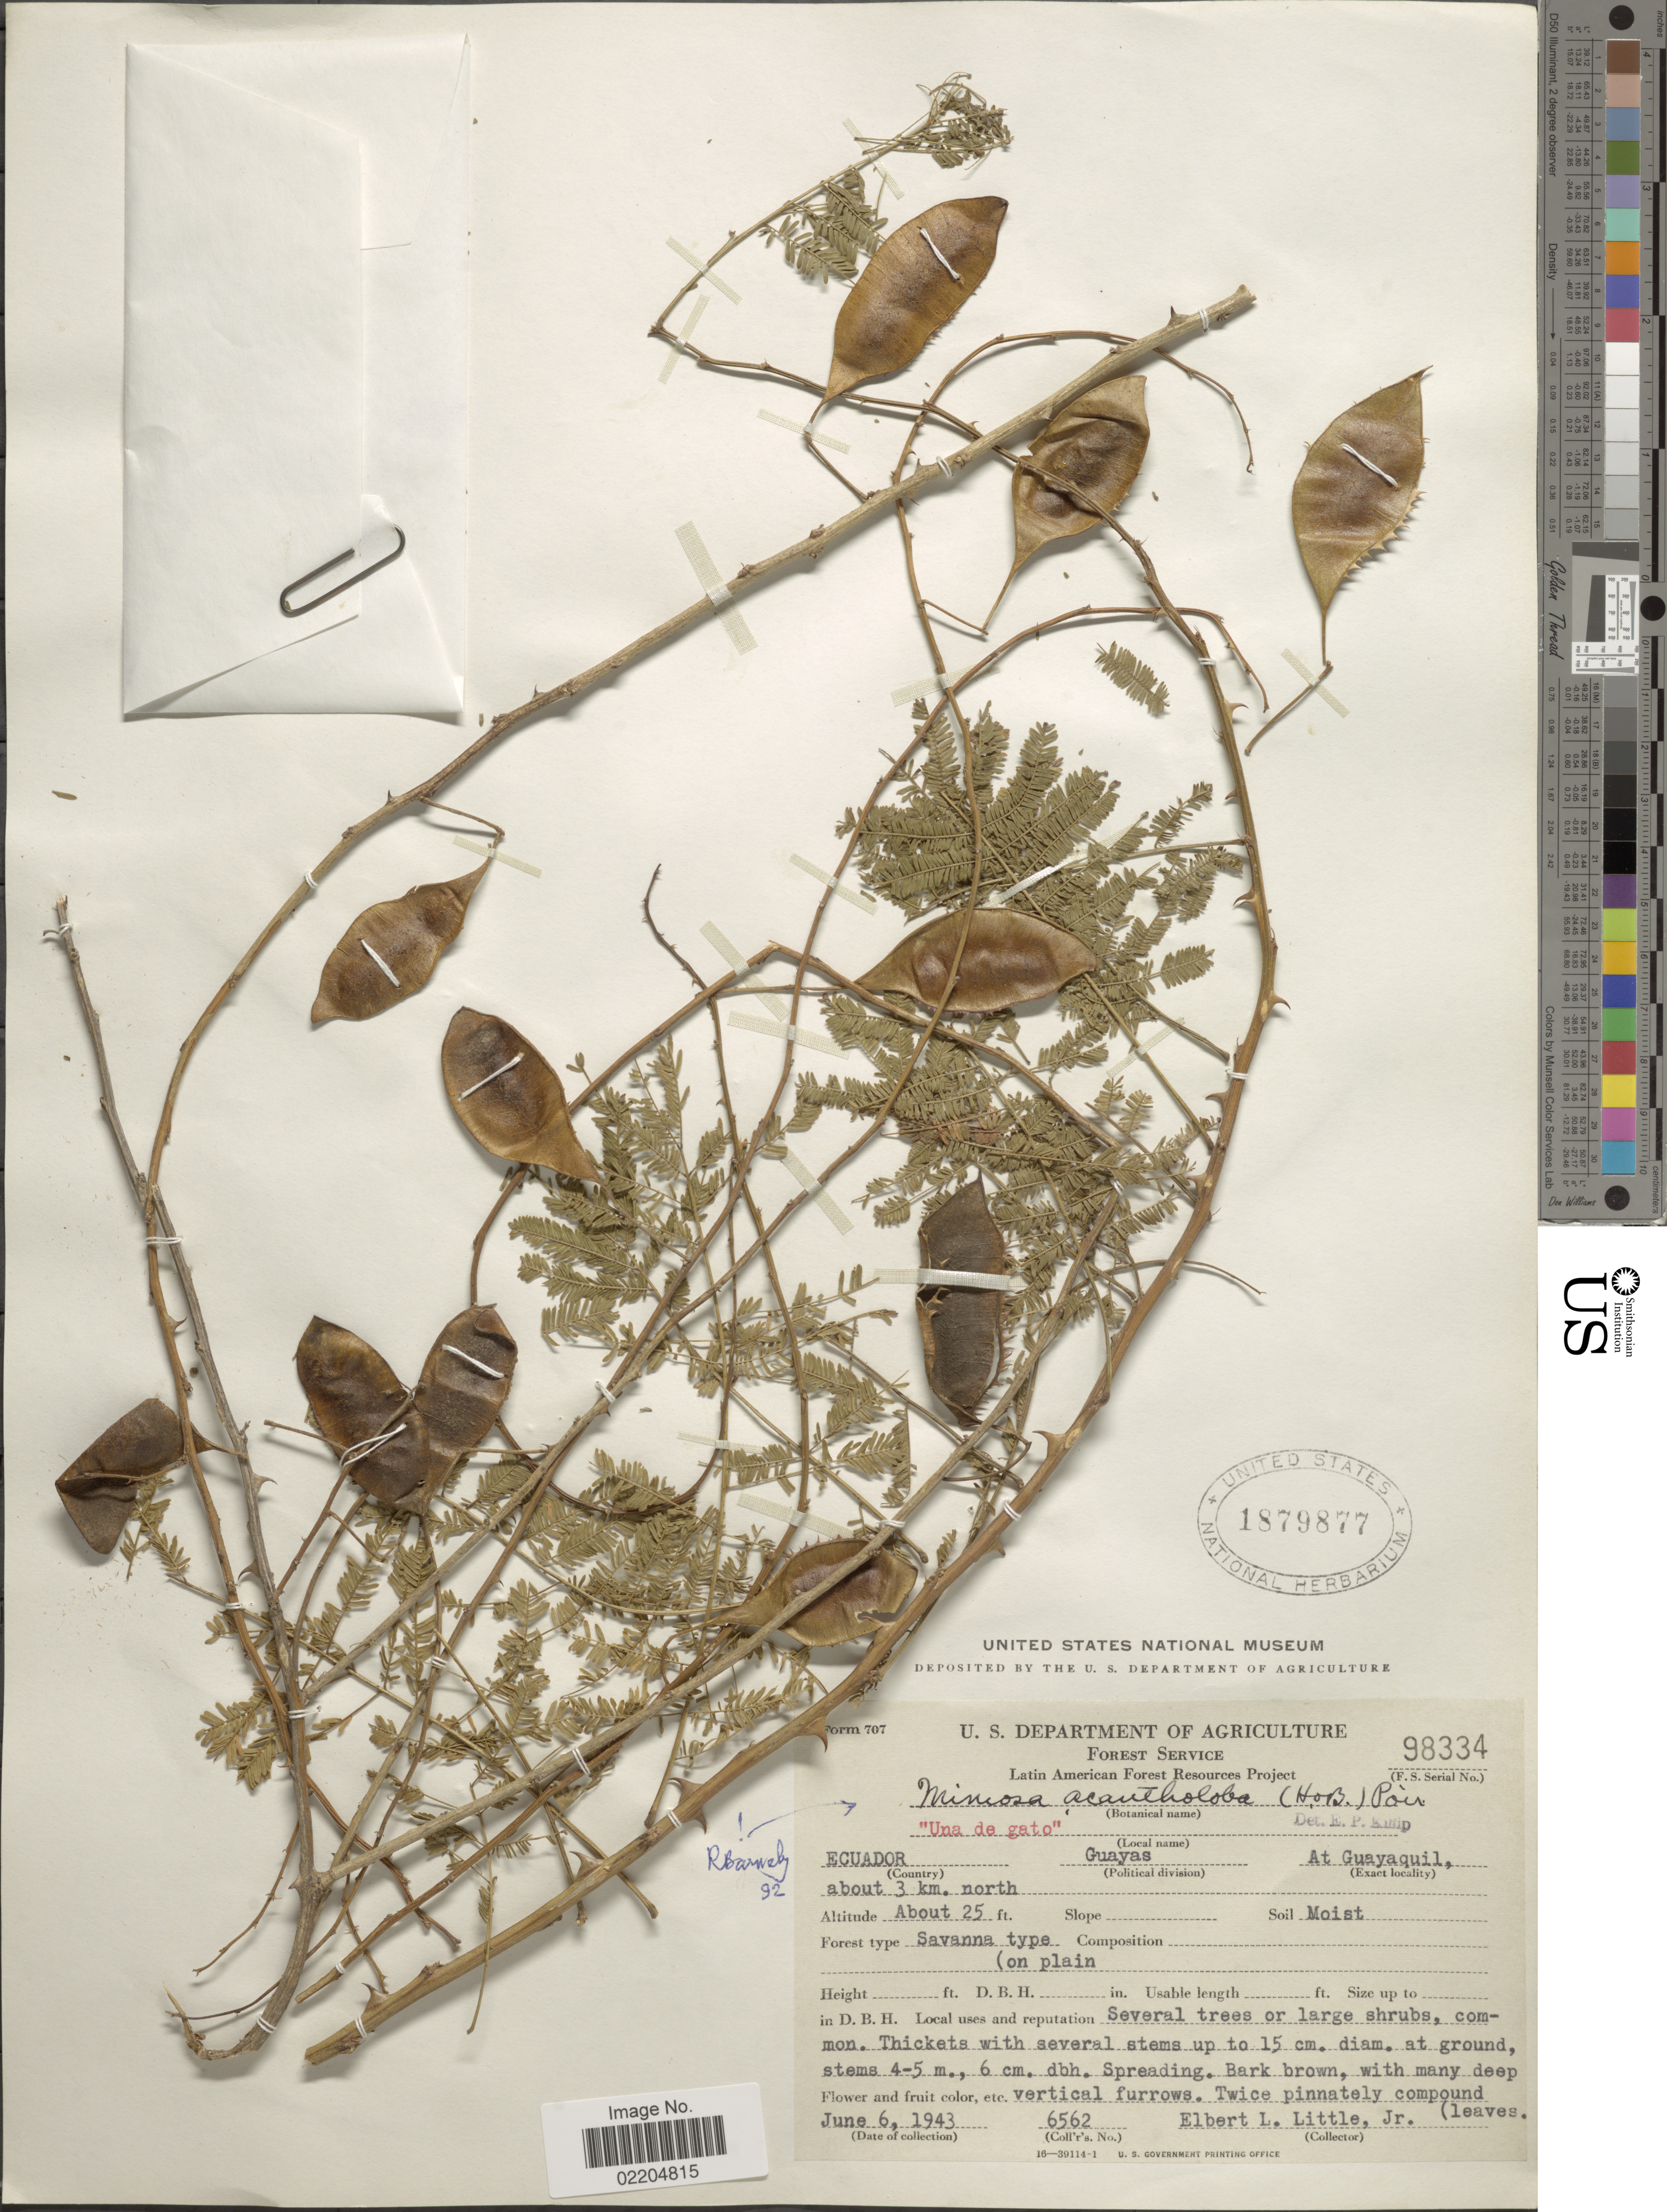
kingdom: Plantae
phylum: Tracheophyta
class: Magnoliopsida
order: Fabales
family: Fabaceae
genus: Mimosa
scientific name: Mimosa acantholoba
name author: (Willd.) Poir.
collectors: E. L. Little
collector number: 6562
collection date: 1943-06-06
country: Ecuador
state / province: Guayas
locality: Ecuador , Guayas, At Guayaquil about 3 km. north.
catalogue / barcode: US 1879877